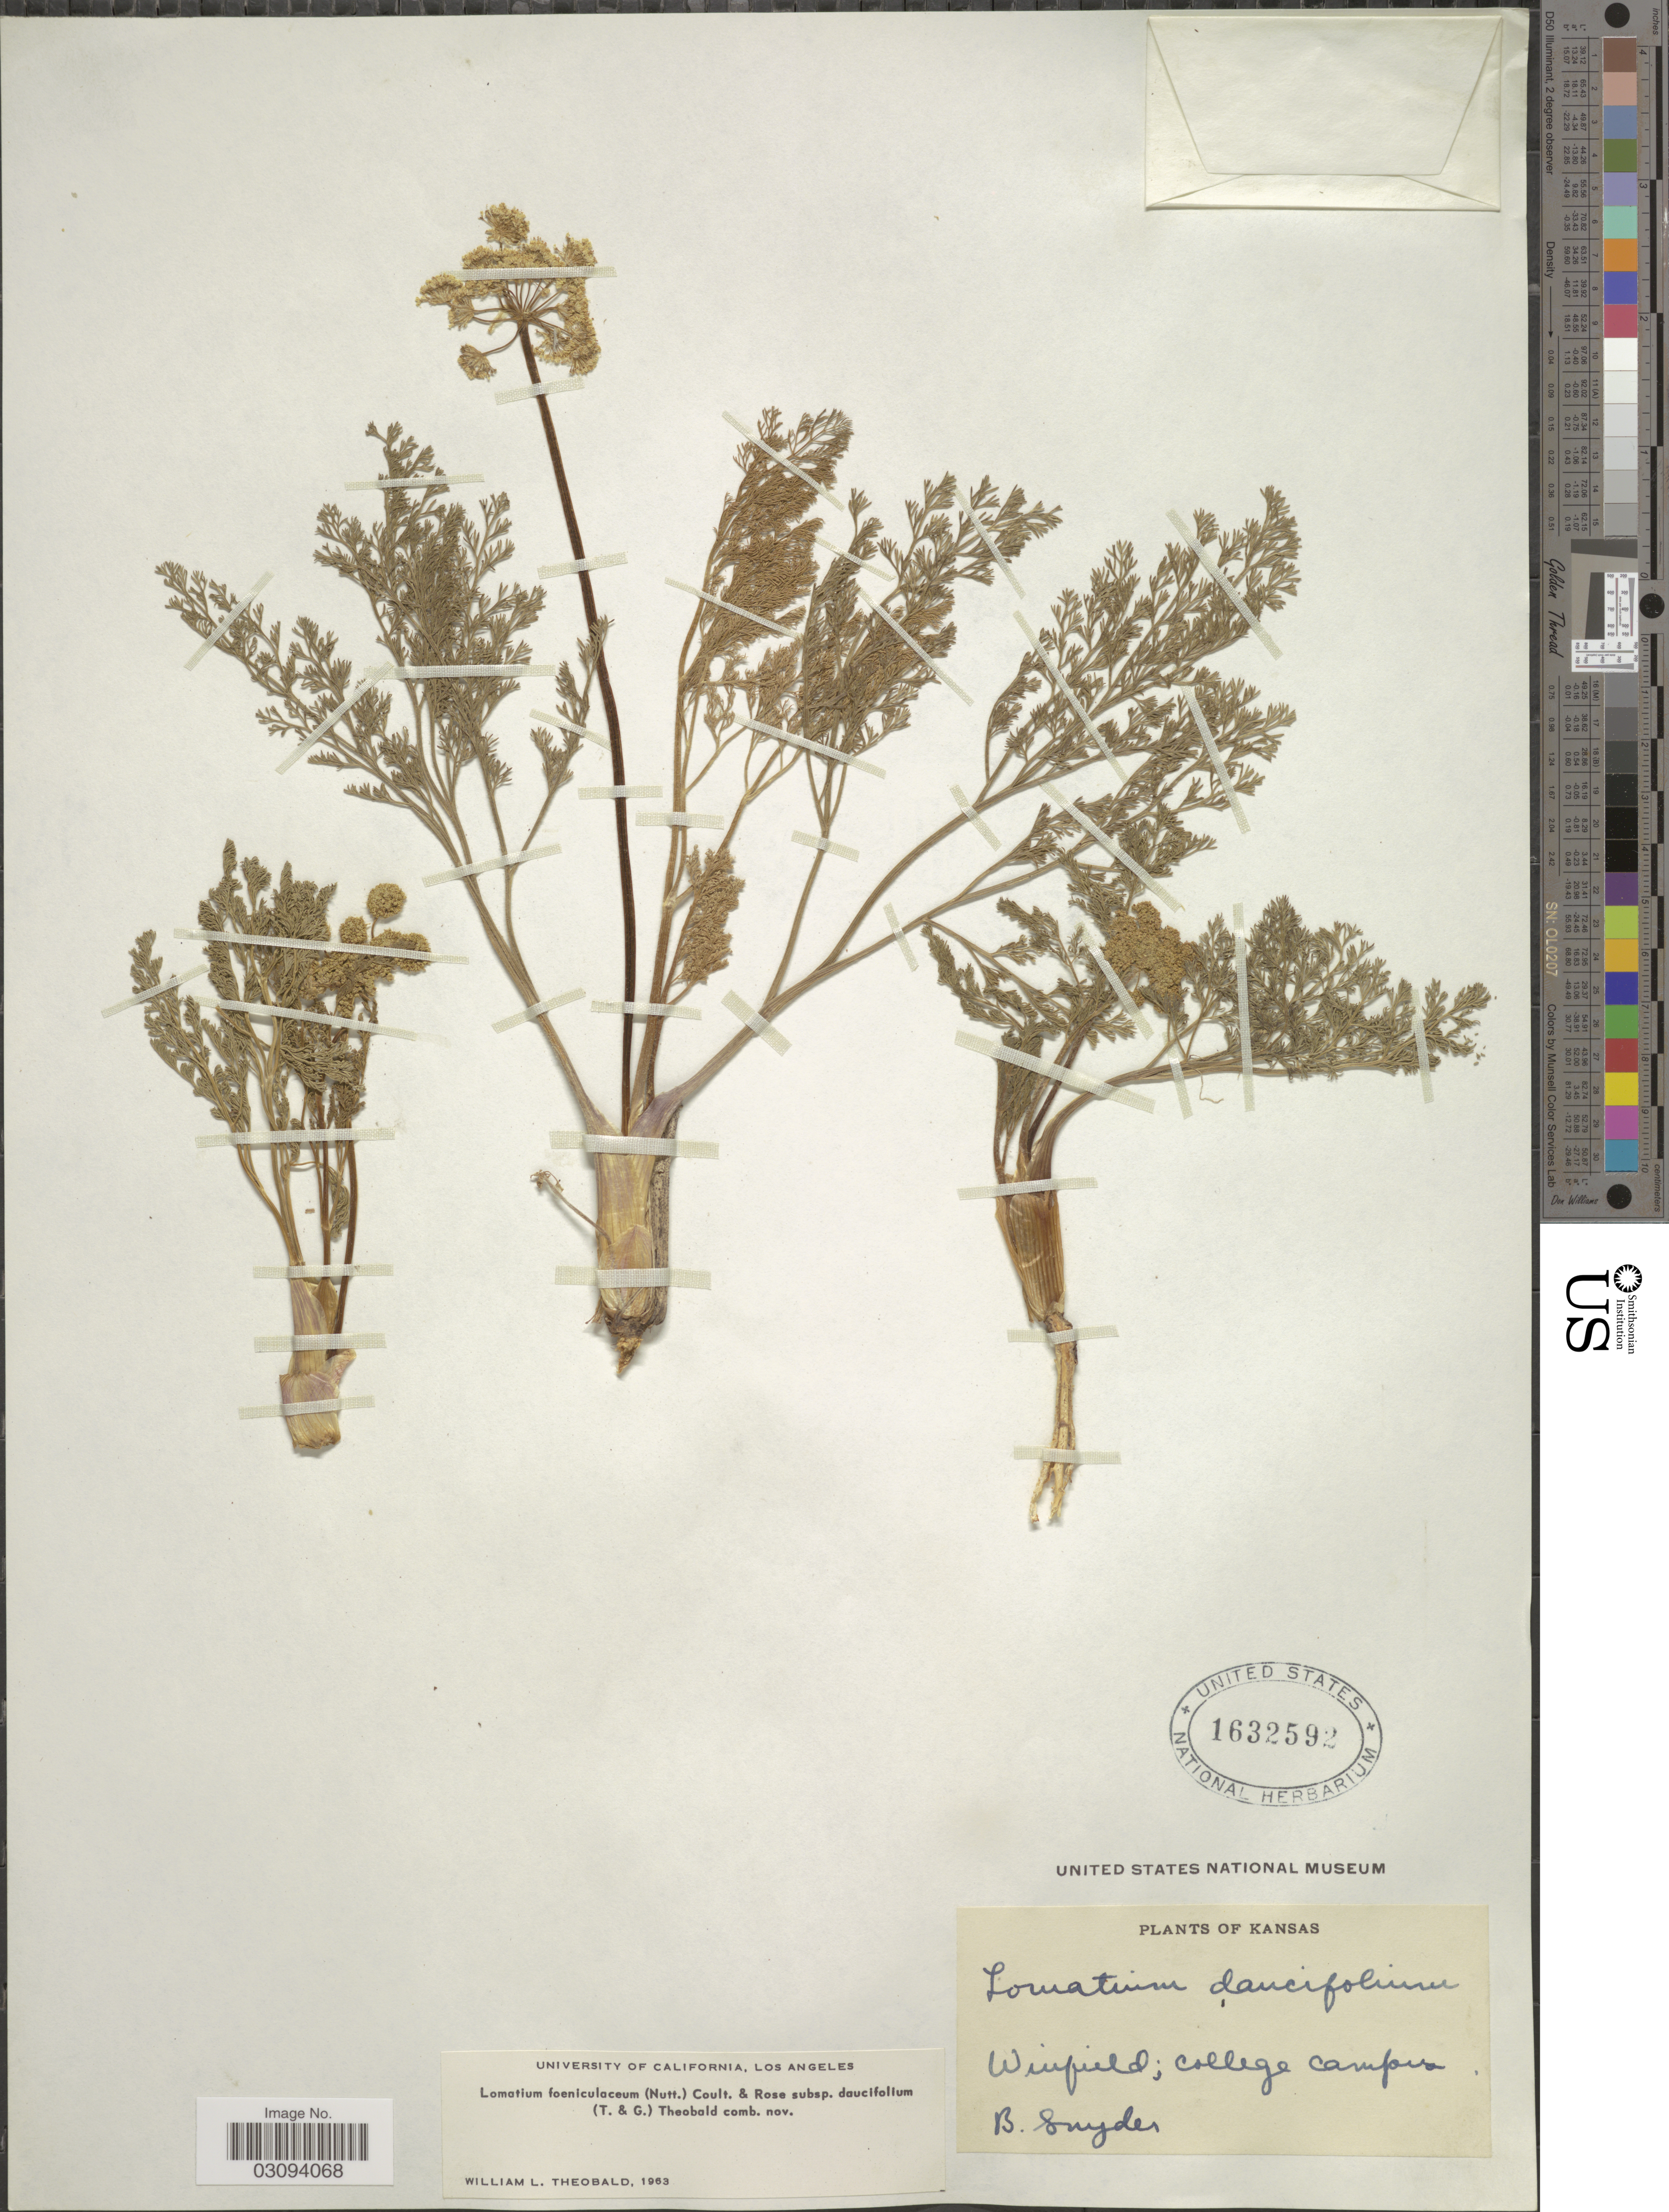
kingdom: Plantae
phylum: Tracheophyta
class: Magnoliopsida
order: Apiales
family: Apiaceae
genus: Lomatium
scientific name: Lomatium foeniculaceum subsp. daucifolium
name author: (Torr. & A. Gray) W.L. Theob.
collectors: B. Snyder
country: United States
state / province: Kansas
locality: Winfield; college campus.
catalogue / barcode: US 1632592